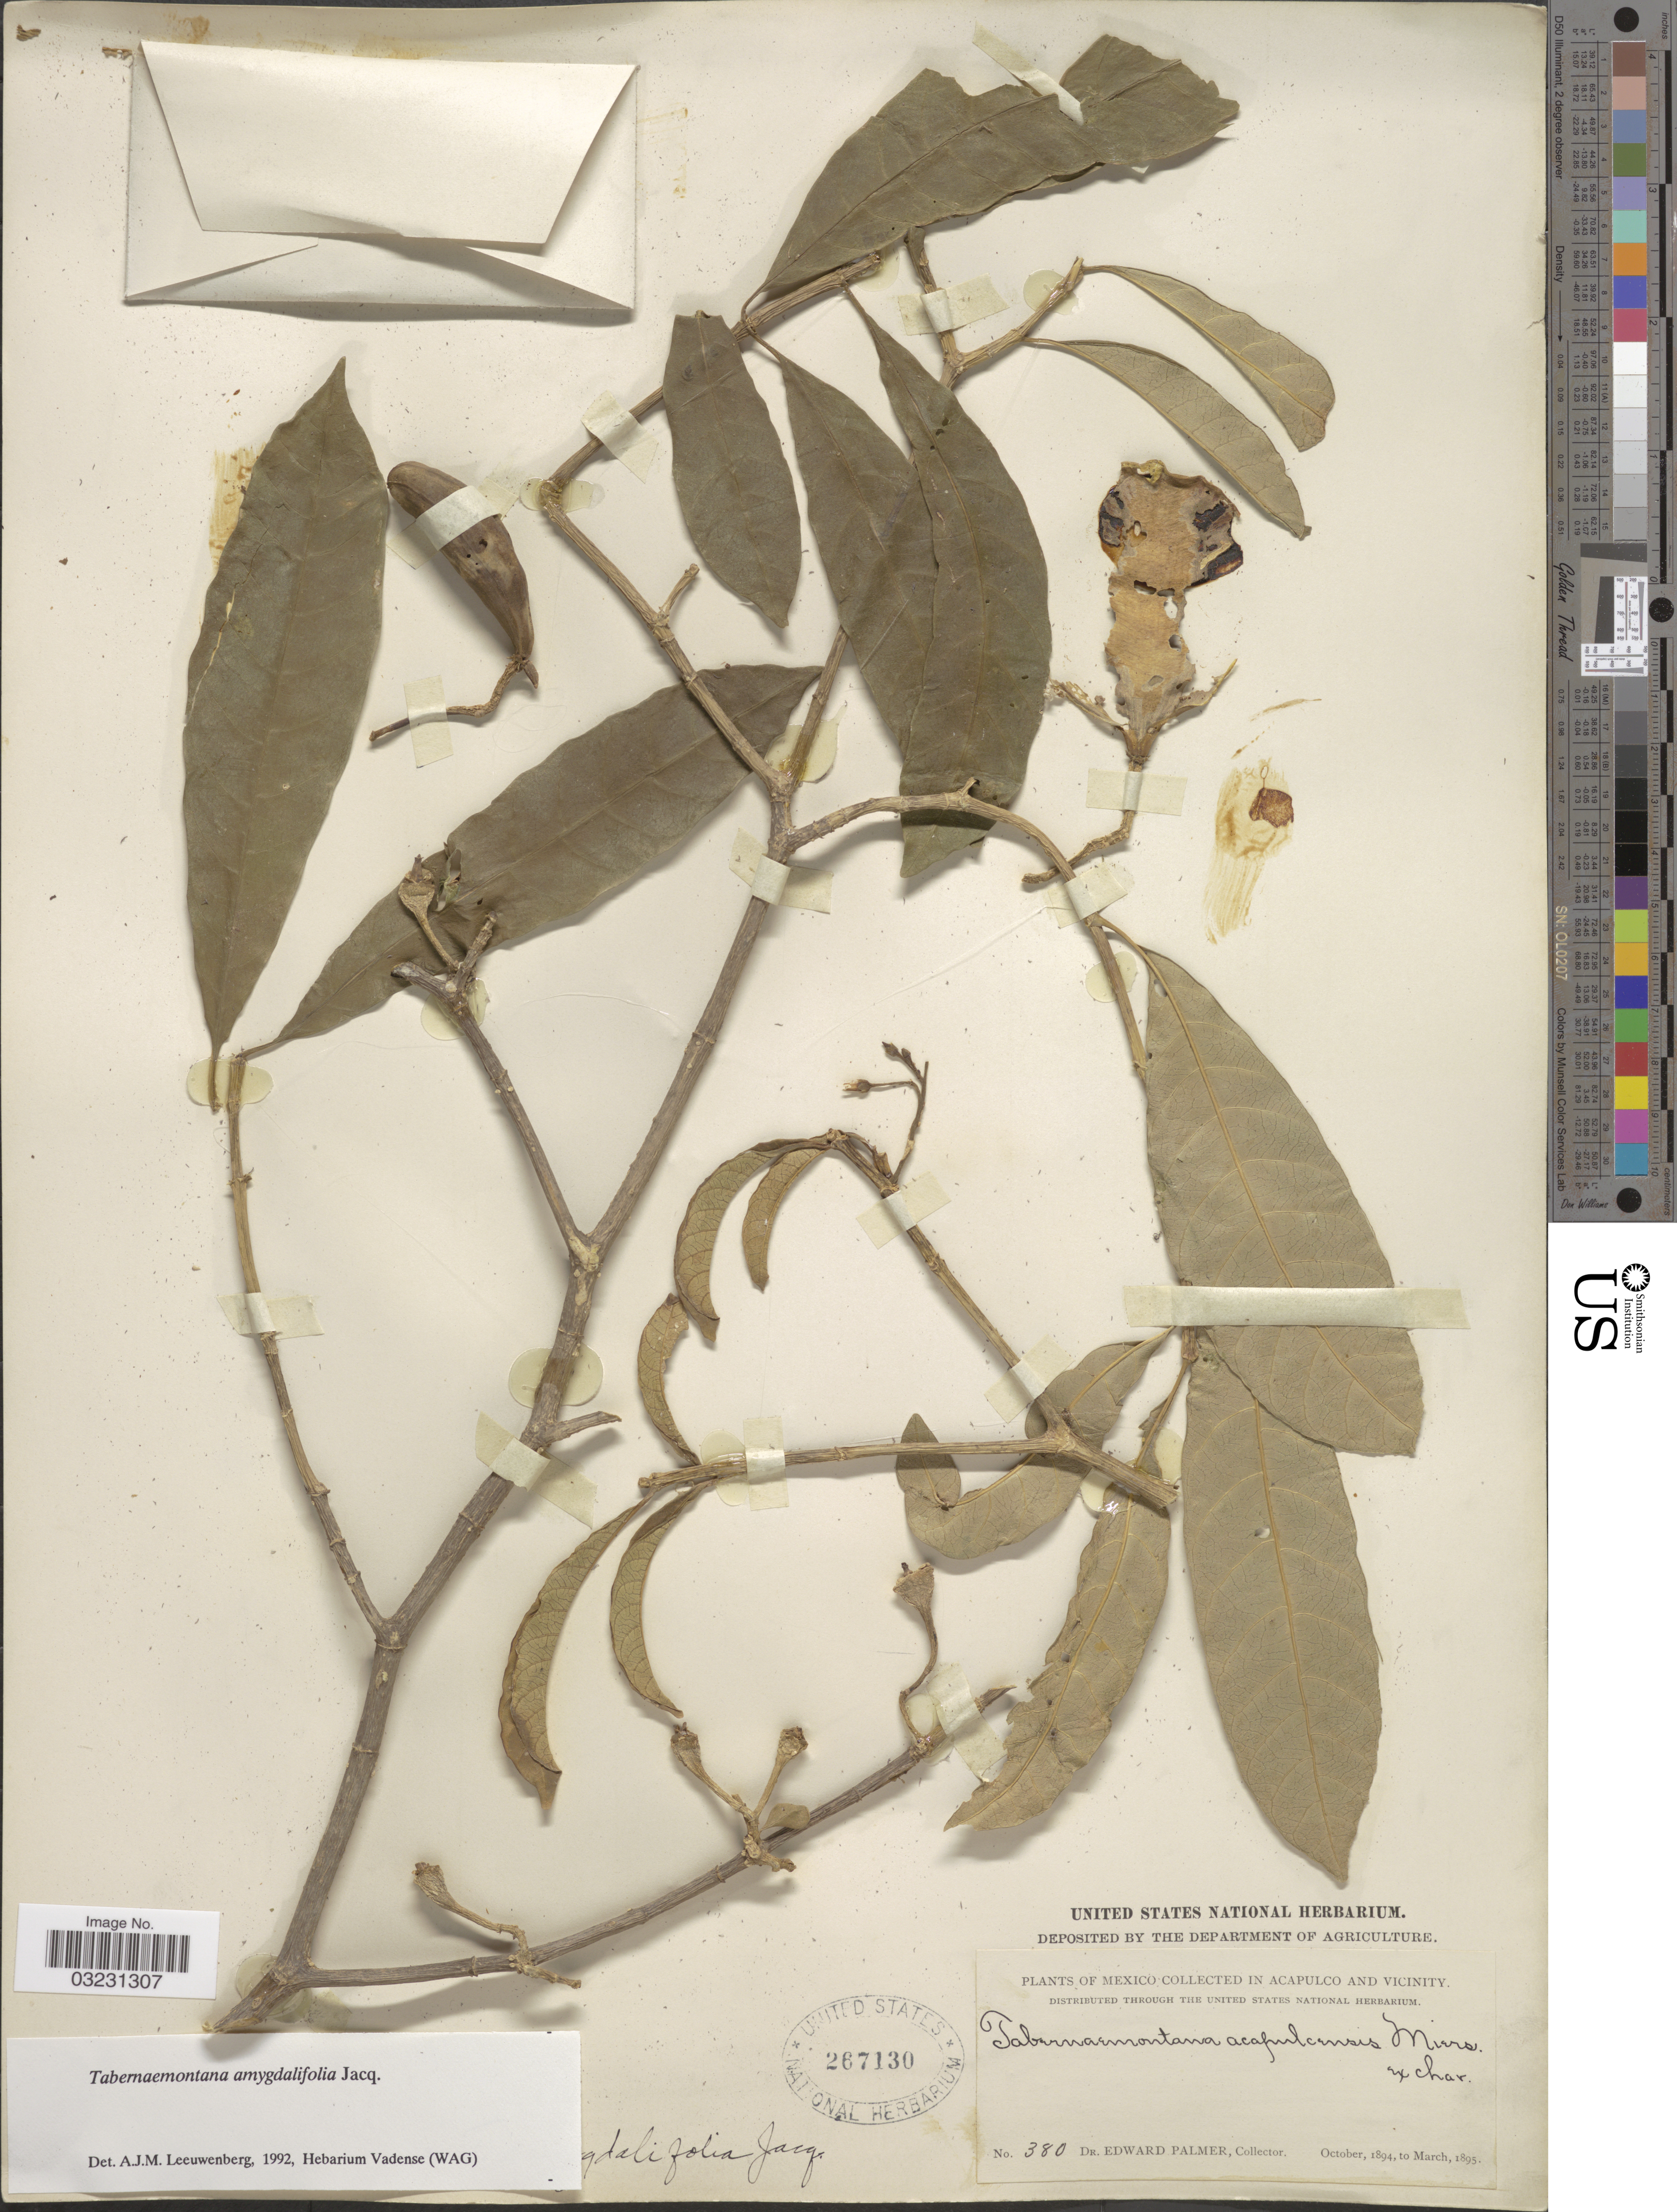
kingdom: Plantae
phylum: Tracheophyta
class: Magnoliopsida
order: Gentianales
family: Apocynaceae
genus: Tabernaemontana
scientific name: Tabernaemontana amygdalifolia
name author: Jacq.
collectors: E. Palmer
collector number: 380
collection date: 1894-10/1895-03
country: Mexico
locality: Acapulco and vicinity.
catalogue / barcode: US 267130